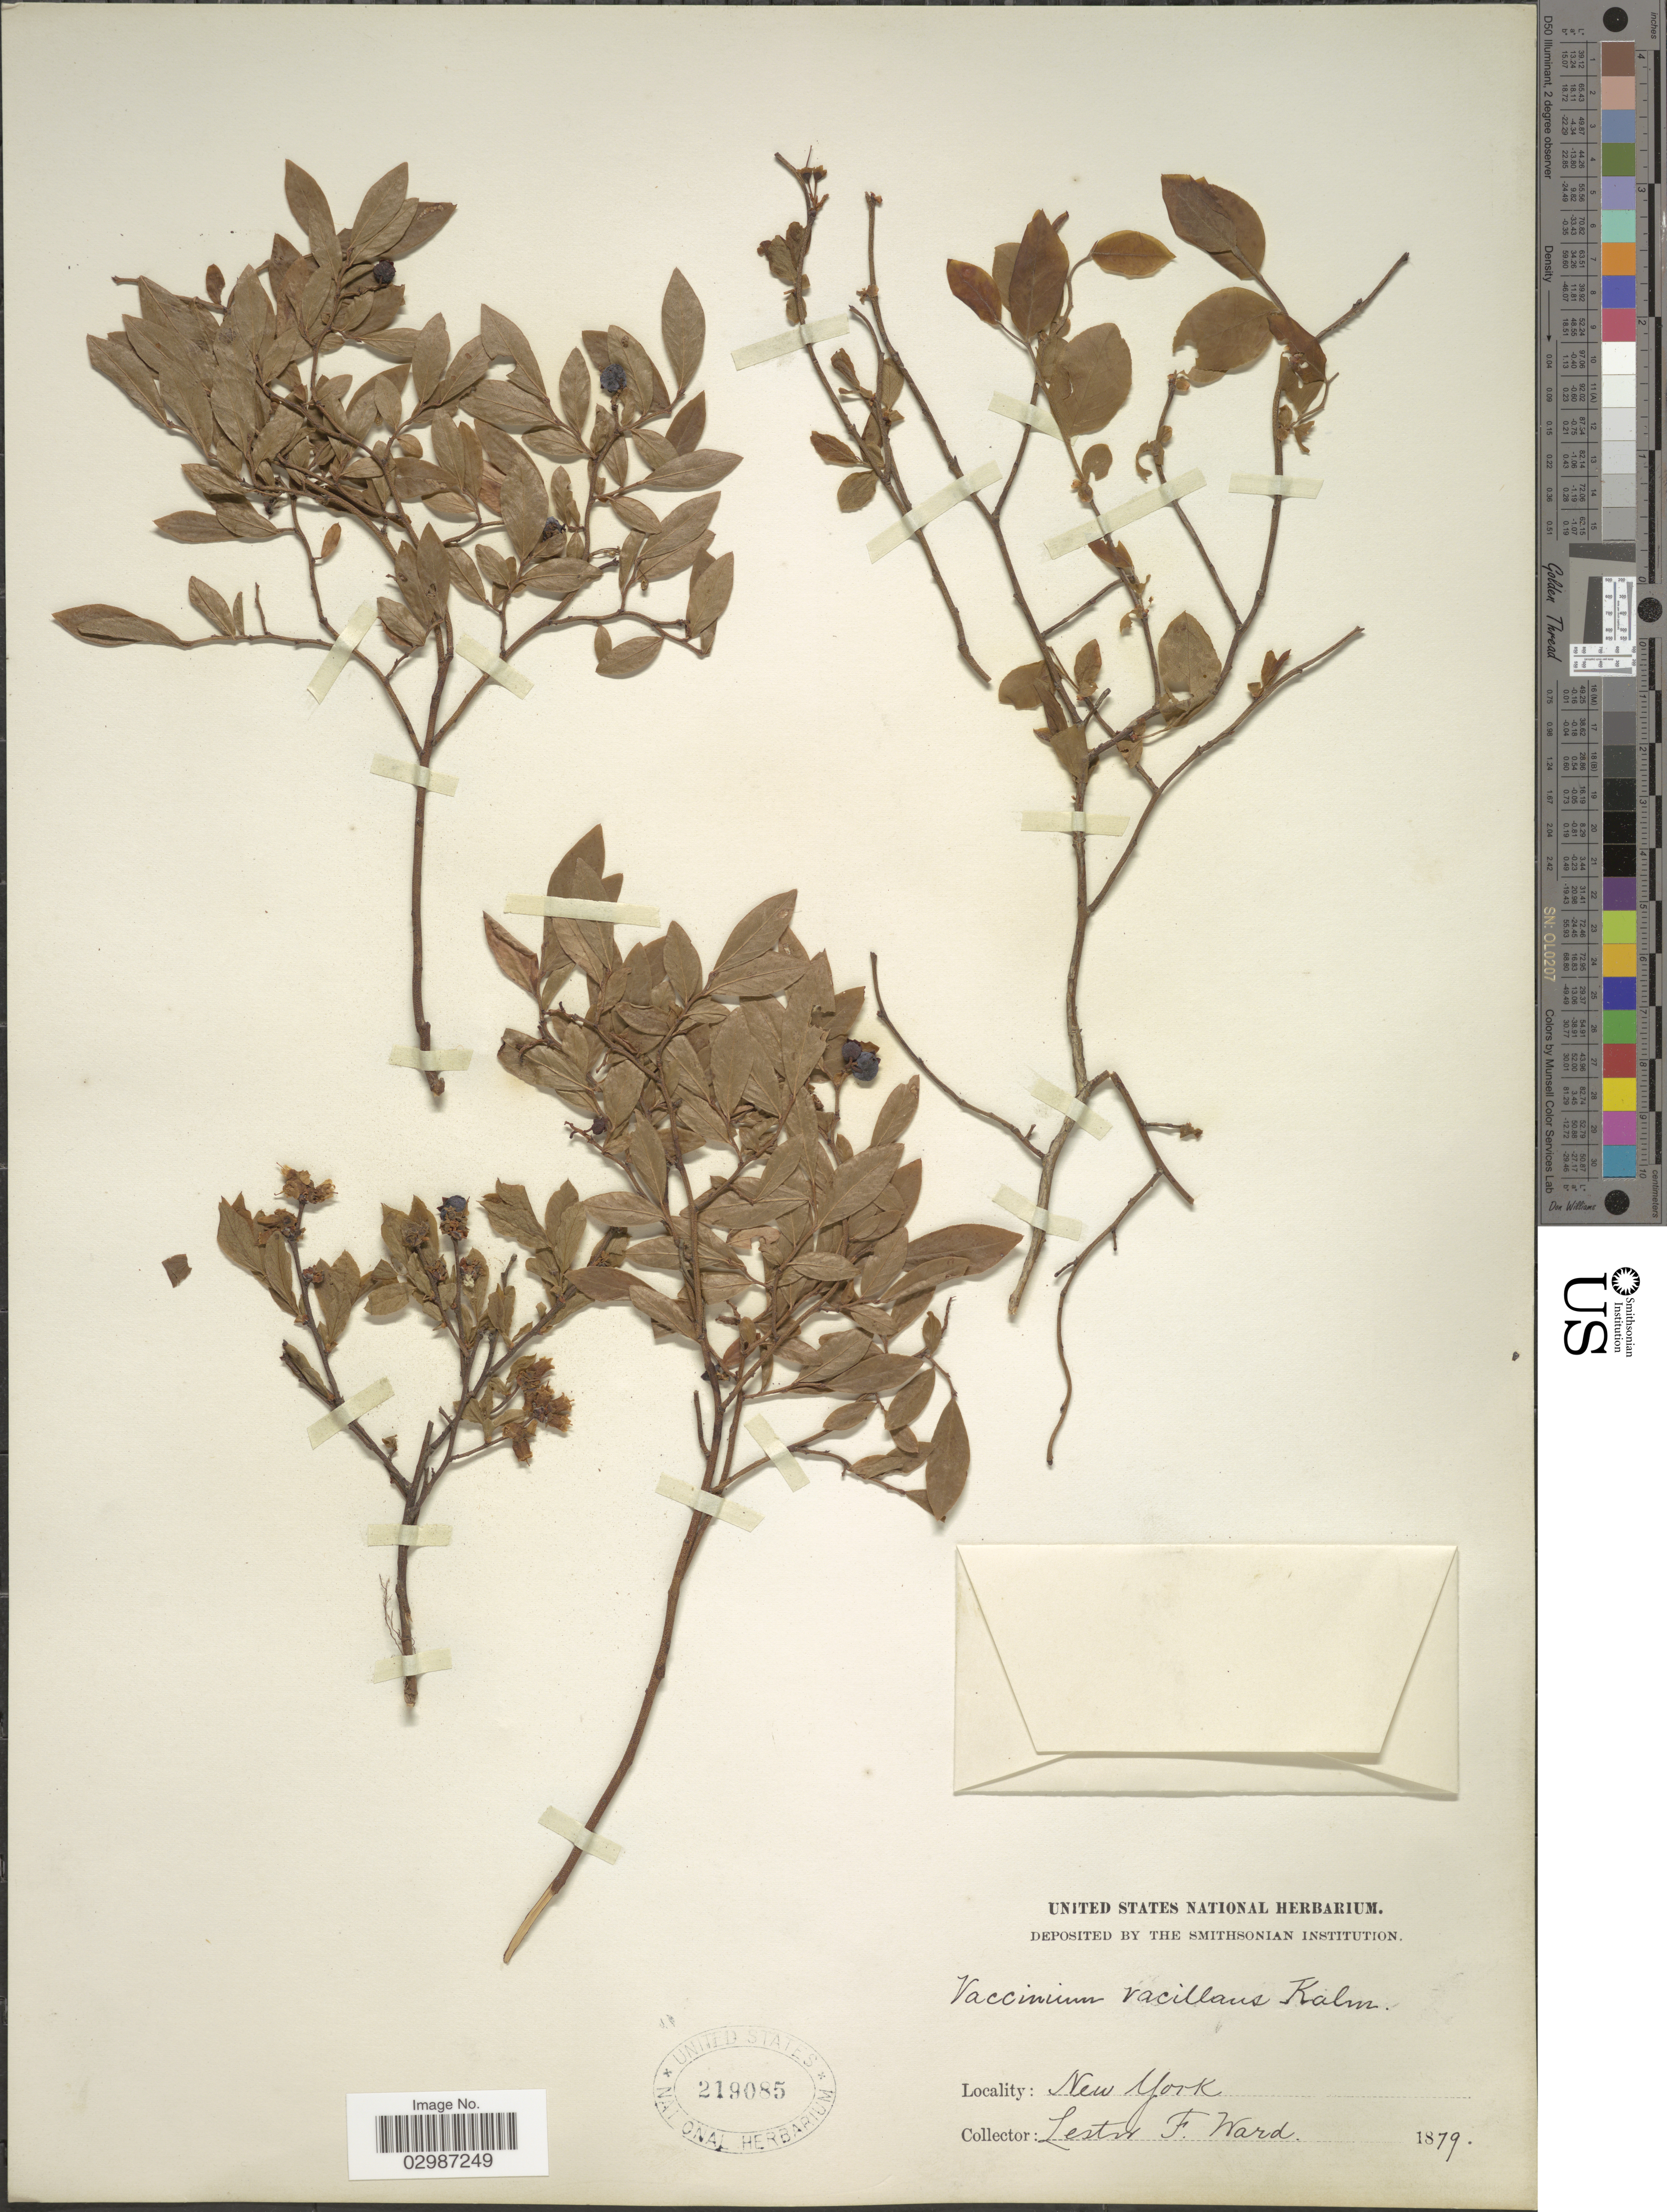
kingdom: Plantae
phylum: Tracheophyta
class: Magnoliopsida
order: Ericales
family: Ericaceae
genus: Vaccinium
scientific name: Vaccinium angustifolium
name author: Aiton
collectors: L. F. Ward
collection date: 1879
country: United States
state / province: New York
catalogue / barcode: US 219085